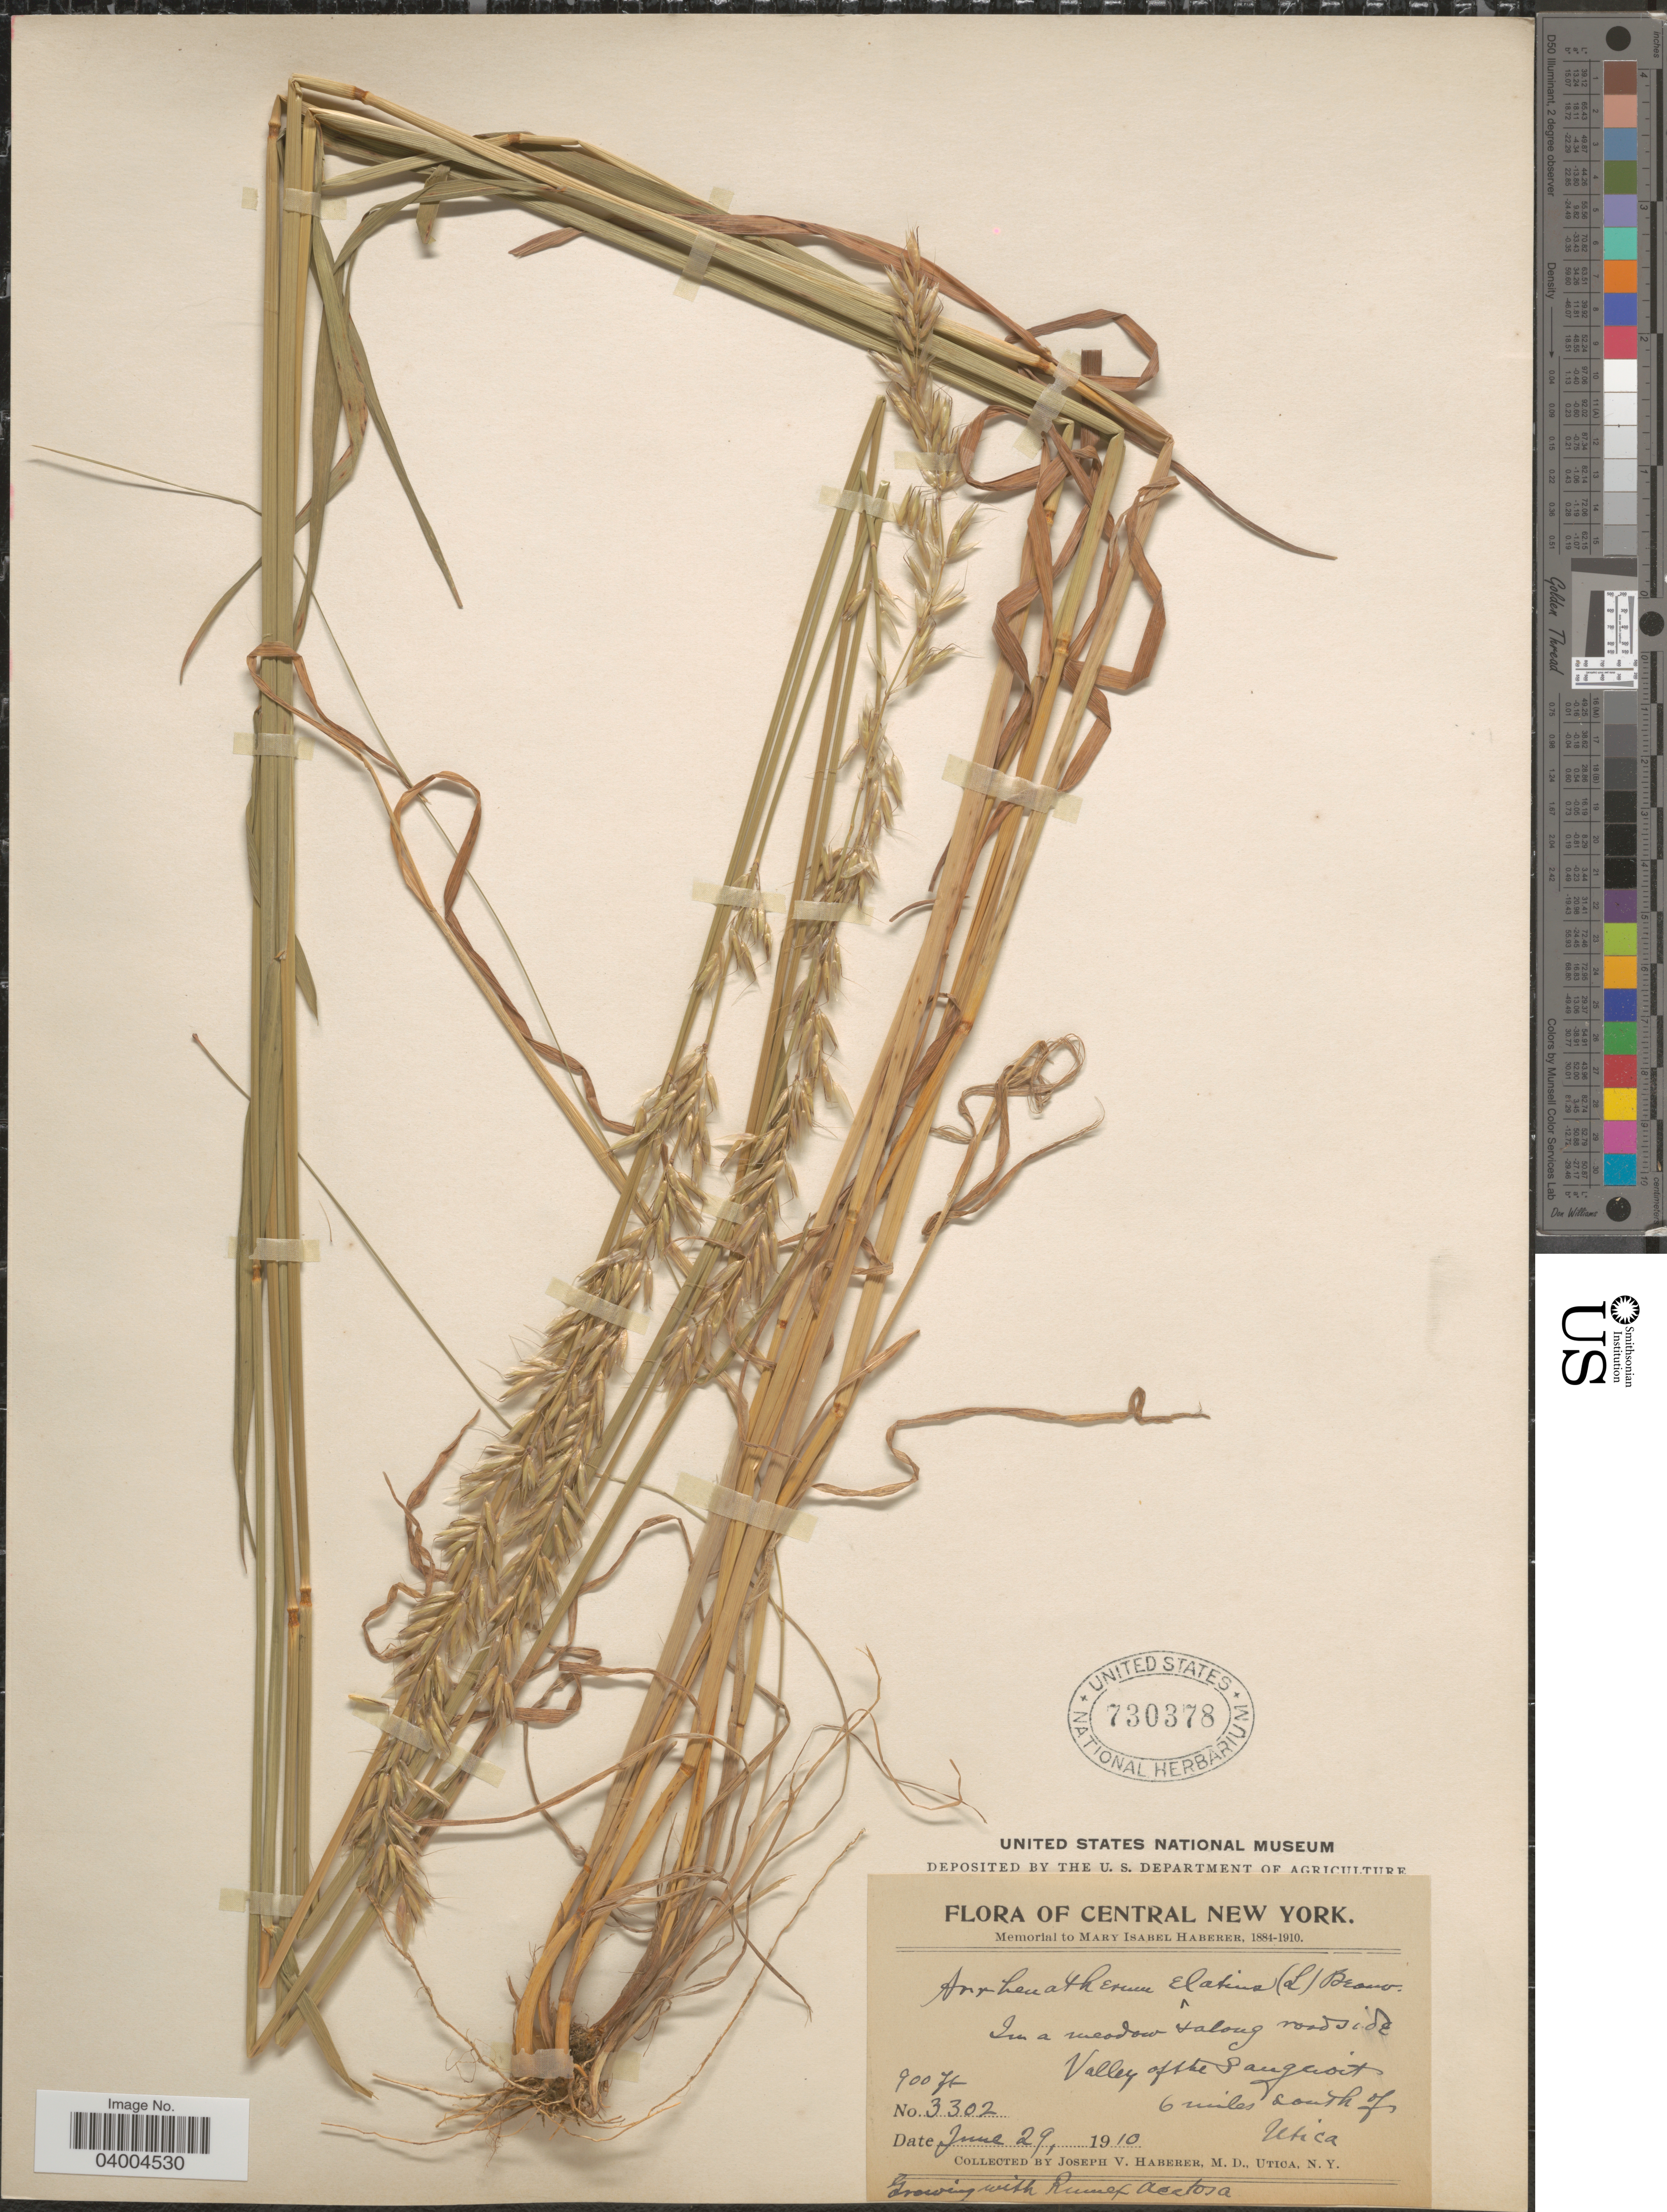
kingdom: Plantae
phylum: Tracheophyta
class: Liliopsida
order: Poales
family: Poaceae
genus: Arrhenatherum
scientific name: Arrhenatherum elatius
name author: (L.) J. Presl & C. Presl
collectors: J. V. Haberer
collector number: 3302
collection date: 1910-06-29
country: United States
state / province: New York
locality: Central New York. In a meadow + along roadside Valley of the Sauquoit. 6 miles south of Utica.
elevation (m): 274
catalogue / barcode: US 730378